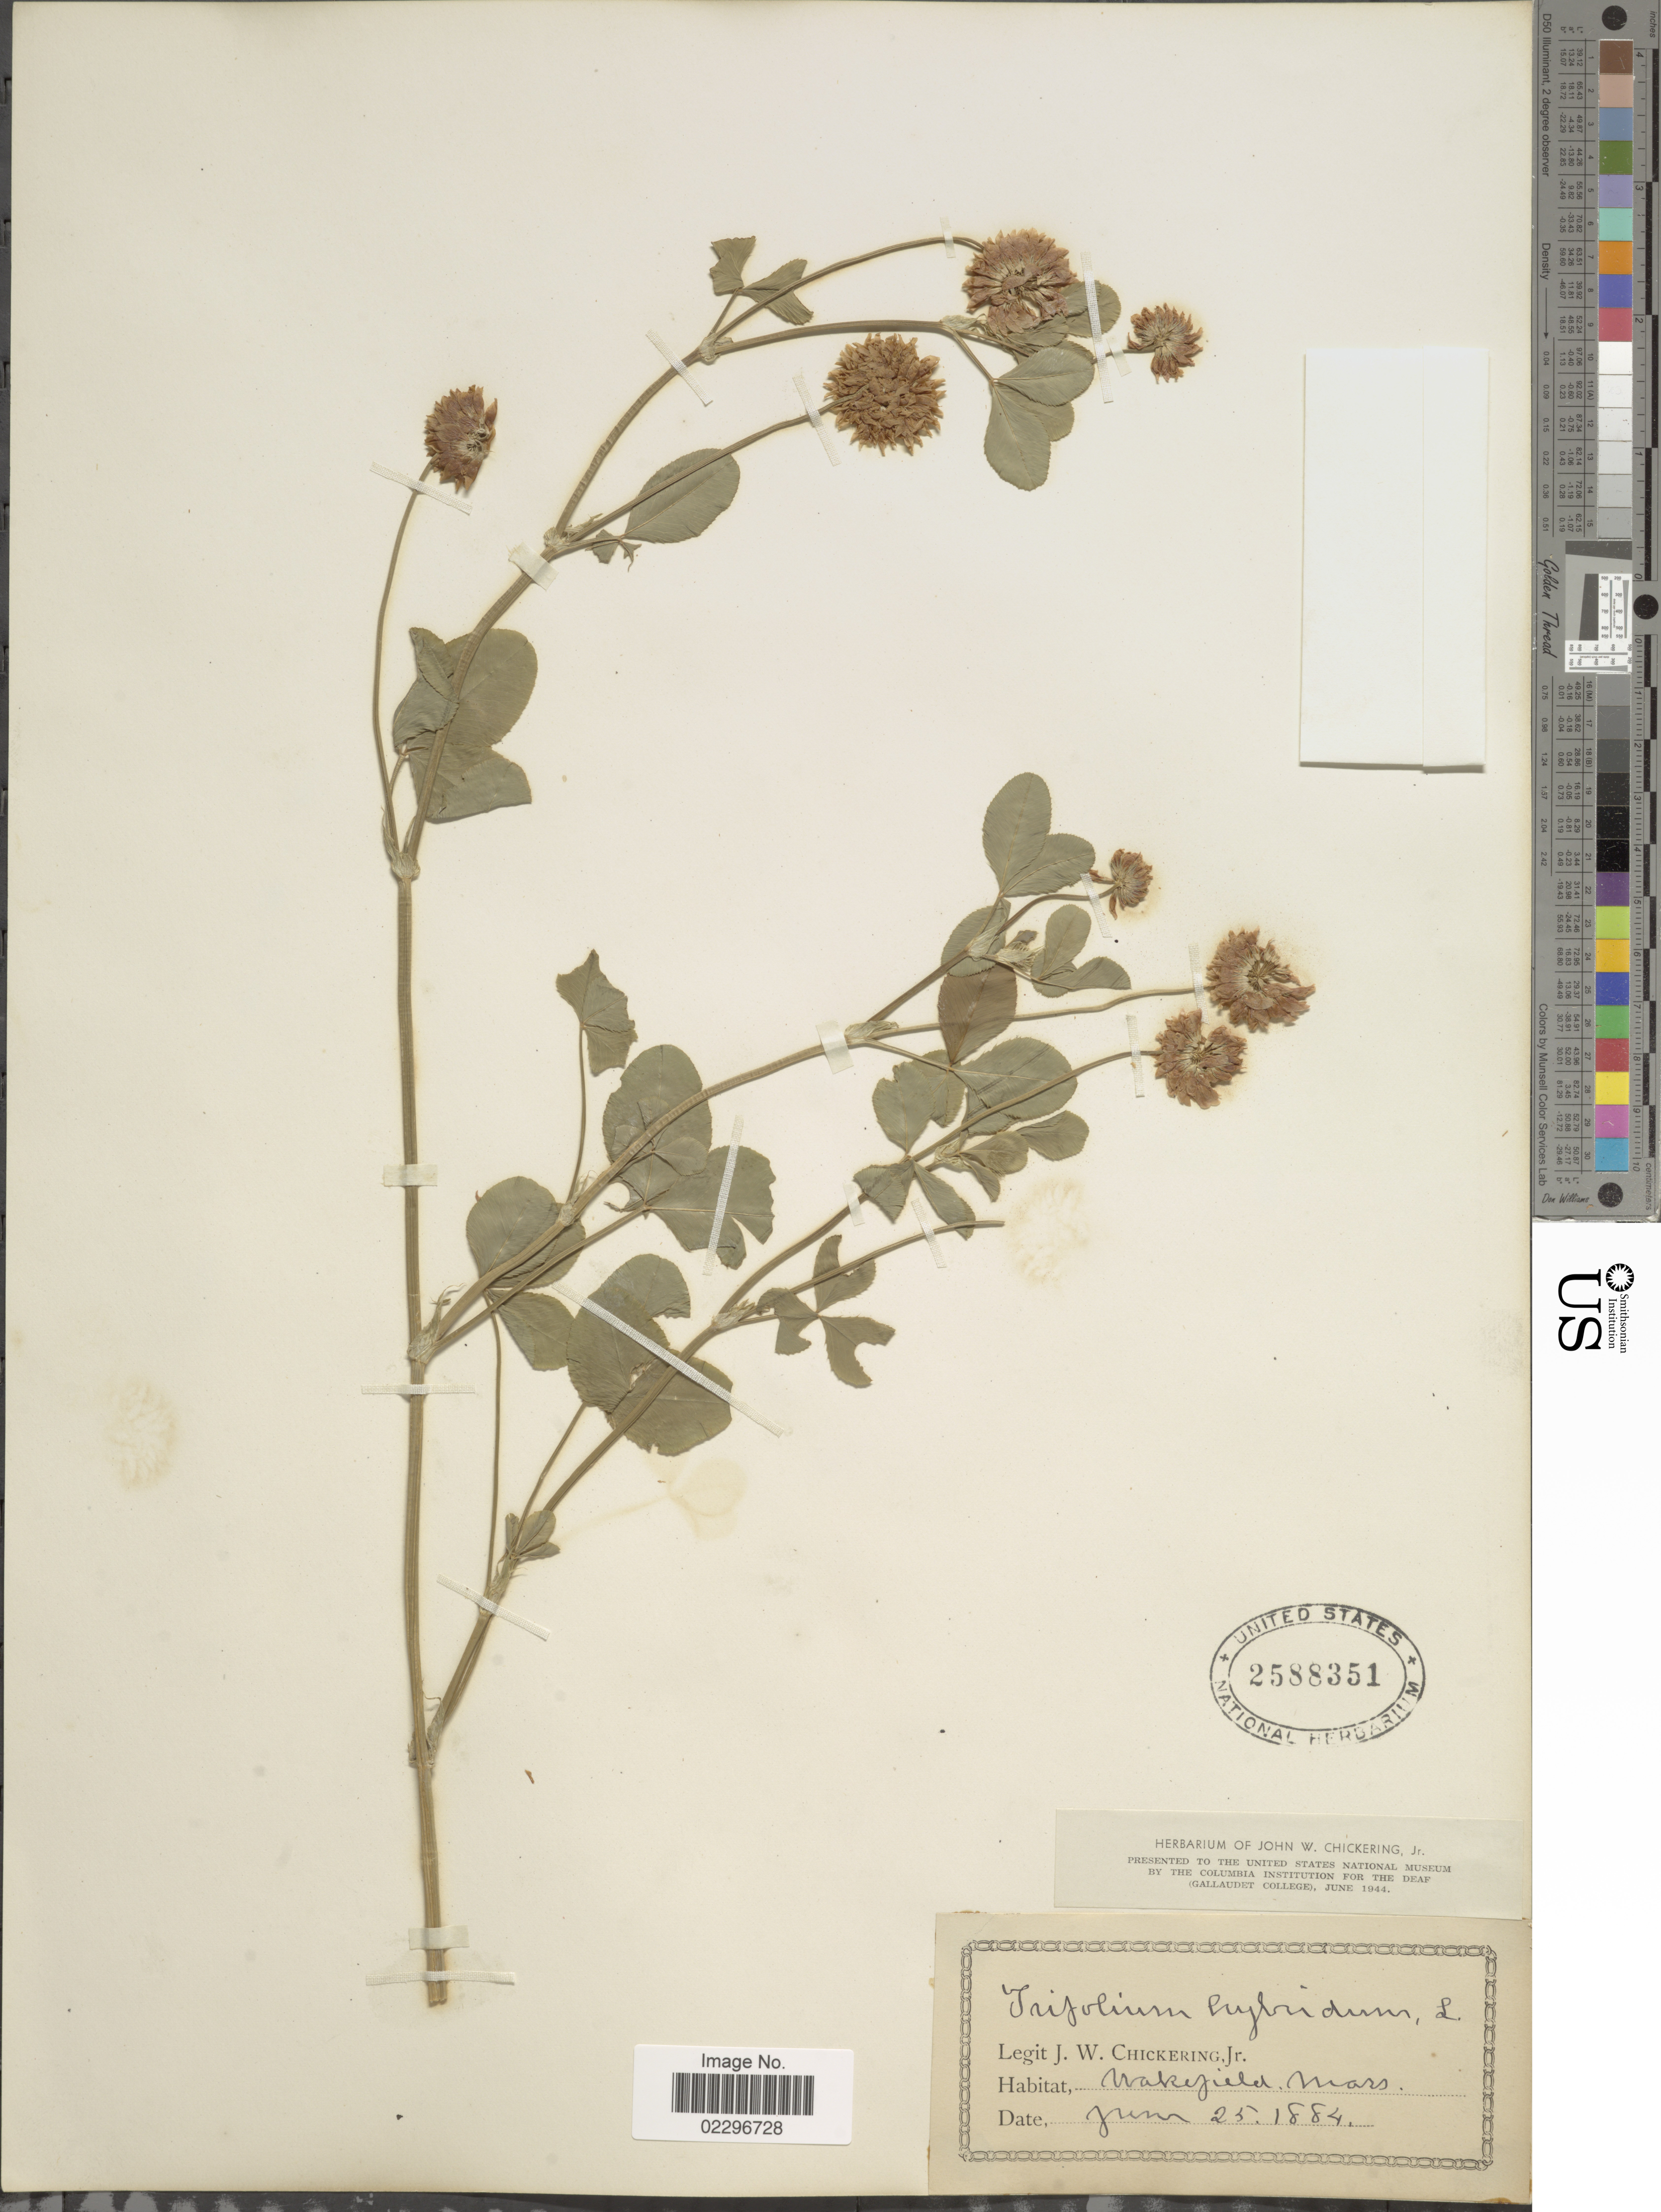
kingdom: Plantae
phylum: Tracheophyta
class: Magnoliopsida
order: Fabales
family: Fabaceae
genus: Trifolium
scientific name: Trifolium hybridum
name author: L.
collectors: J. W. Chickering Jr.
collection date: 1884-06-25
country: United States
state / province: Massachusetts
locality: Wakefield, Mass.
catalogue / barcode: US 2588351